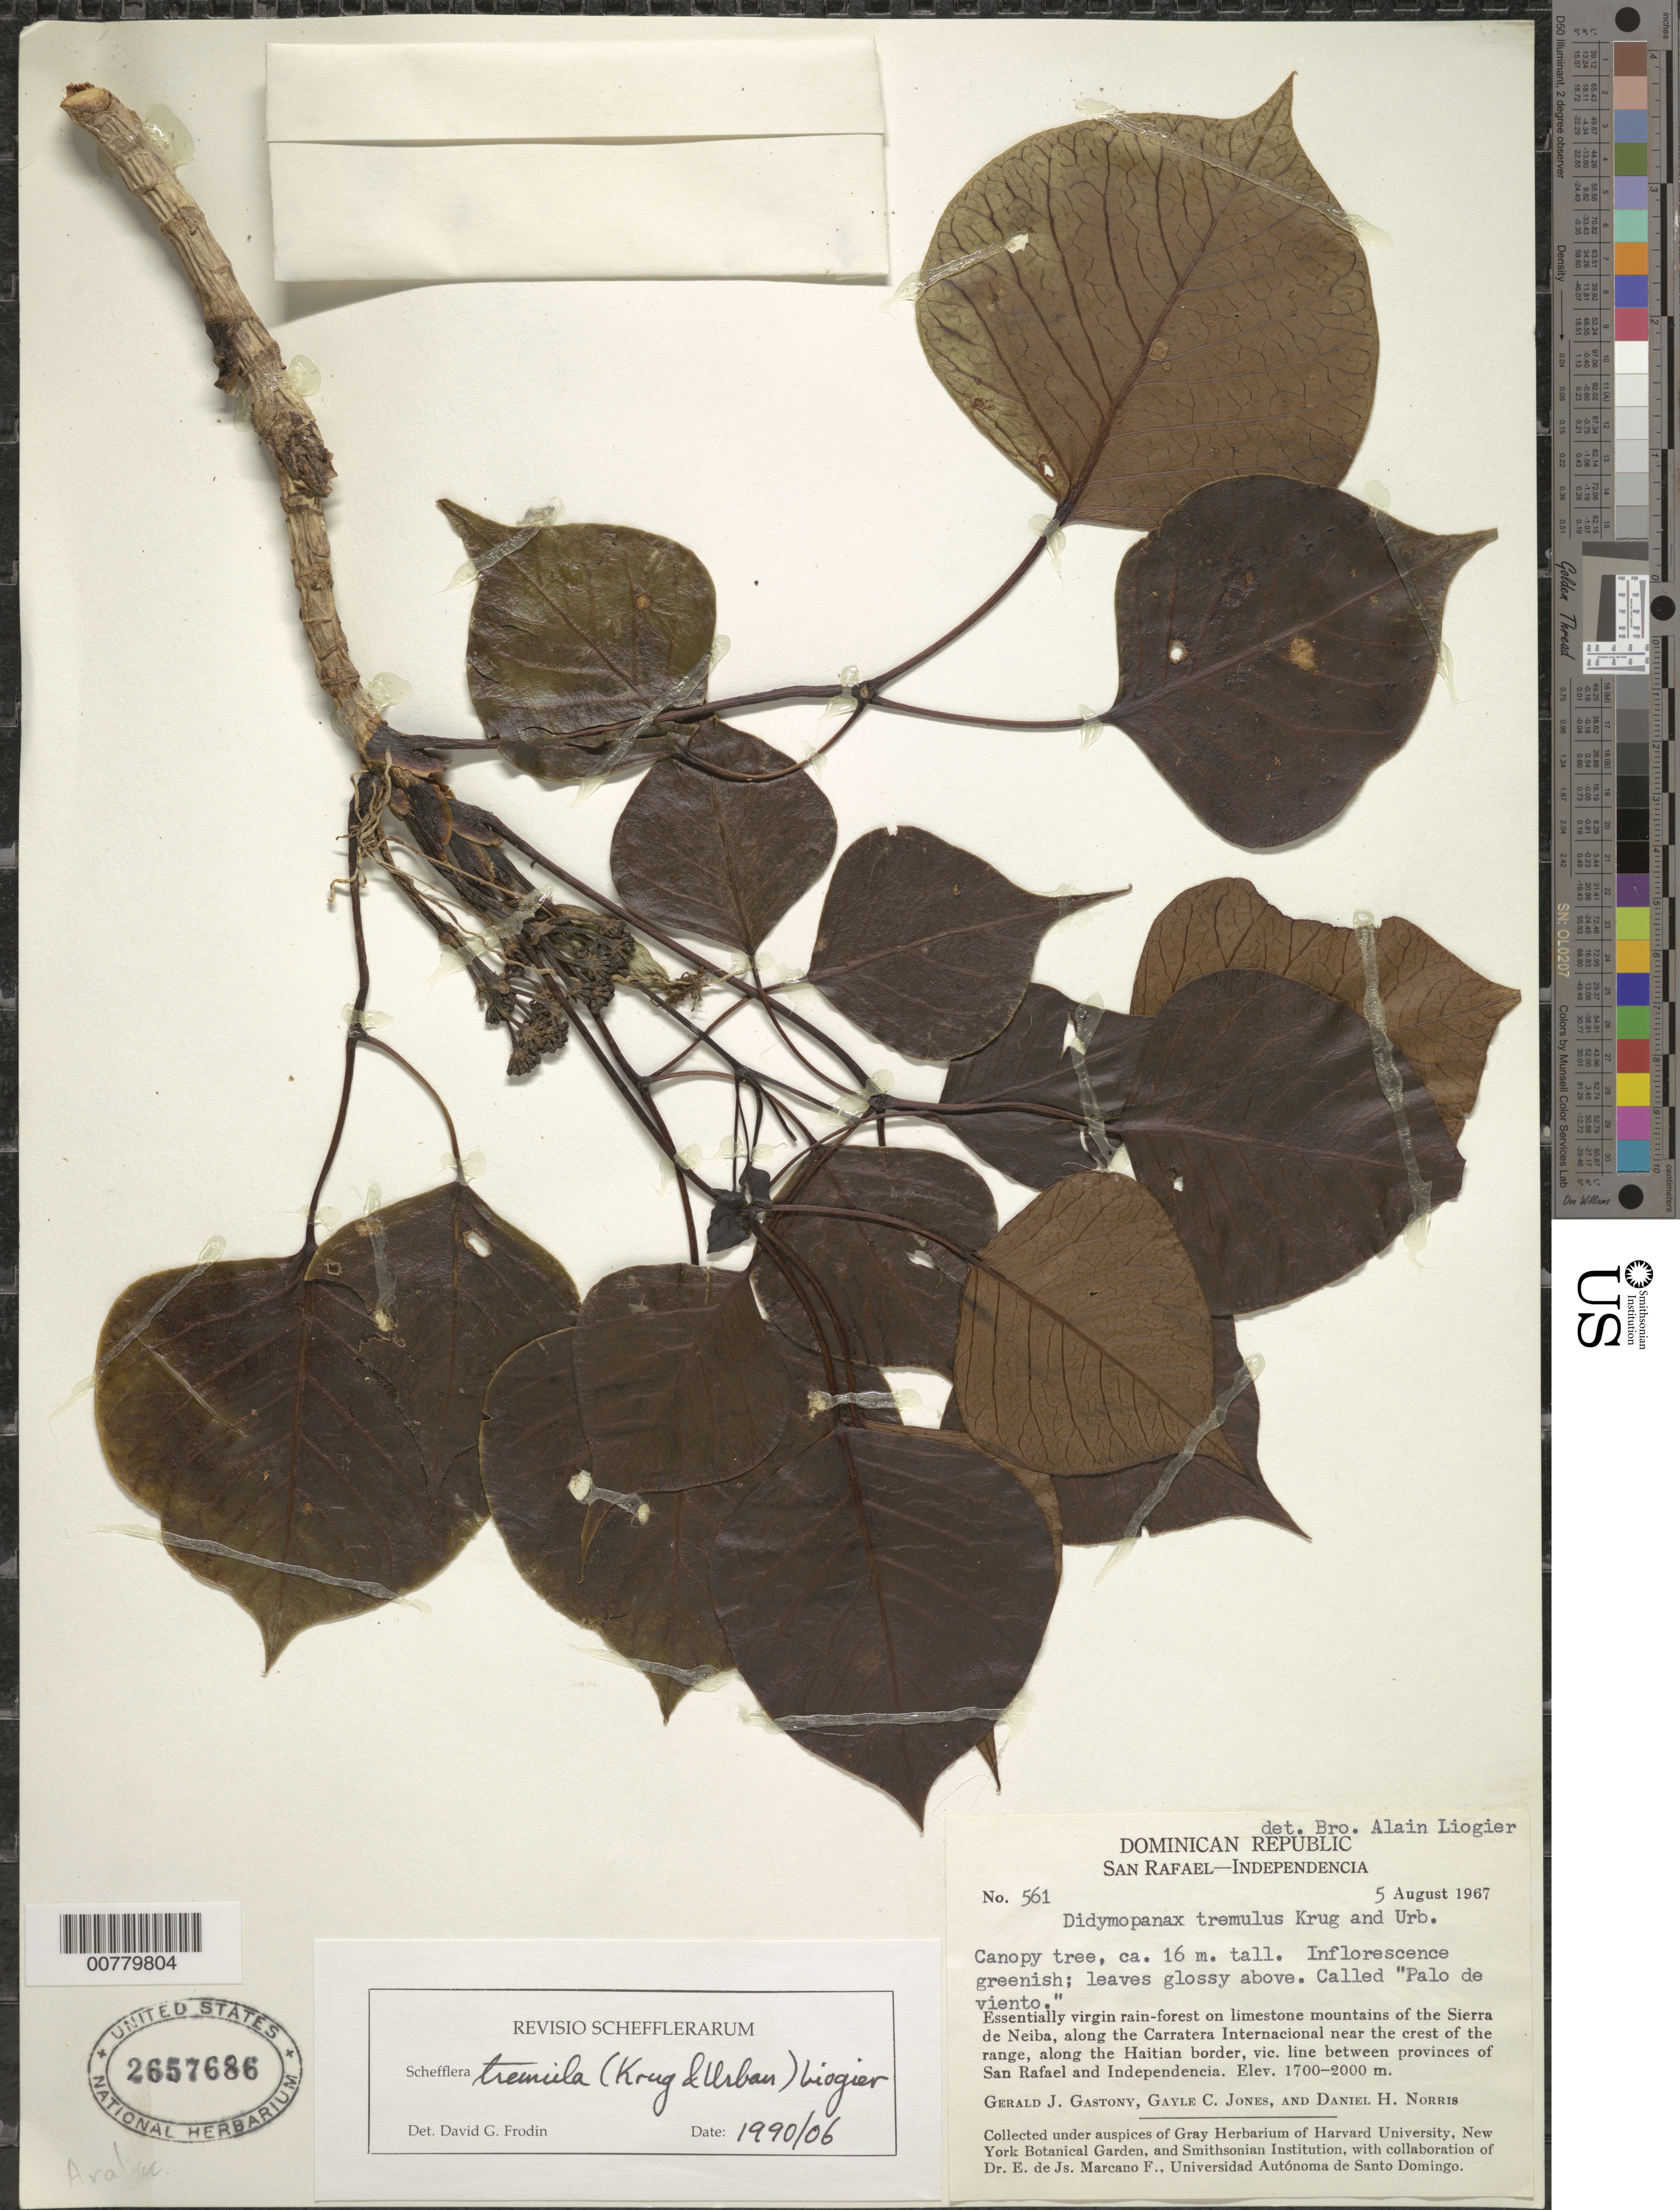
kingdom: Plantae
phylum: Tracheophyta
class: Magnoliopsida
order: Apiales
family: Araliaceae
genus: Schefflera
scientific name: Schefflera tremula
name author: (Krug & Urb.) Alain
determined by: Frodin, D. G.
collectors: G. Gastony, G. C. Jones & D. H. Norris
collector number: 561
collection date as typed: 05 Aug 1967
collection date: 1967-08-05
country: Dominican Republic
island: Hispaniola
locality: Sierra de Neiba, along the Carretera Internacional near the crest of the range, along the Haitian border , vic. line between provinces of San Rafael and Independencia.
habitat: Essentially virgin rain-forest on limestone mountains.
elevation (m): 1700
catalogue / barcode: US 2657686